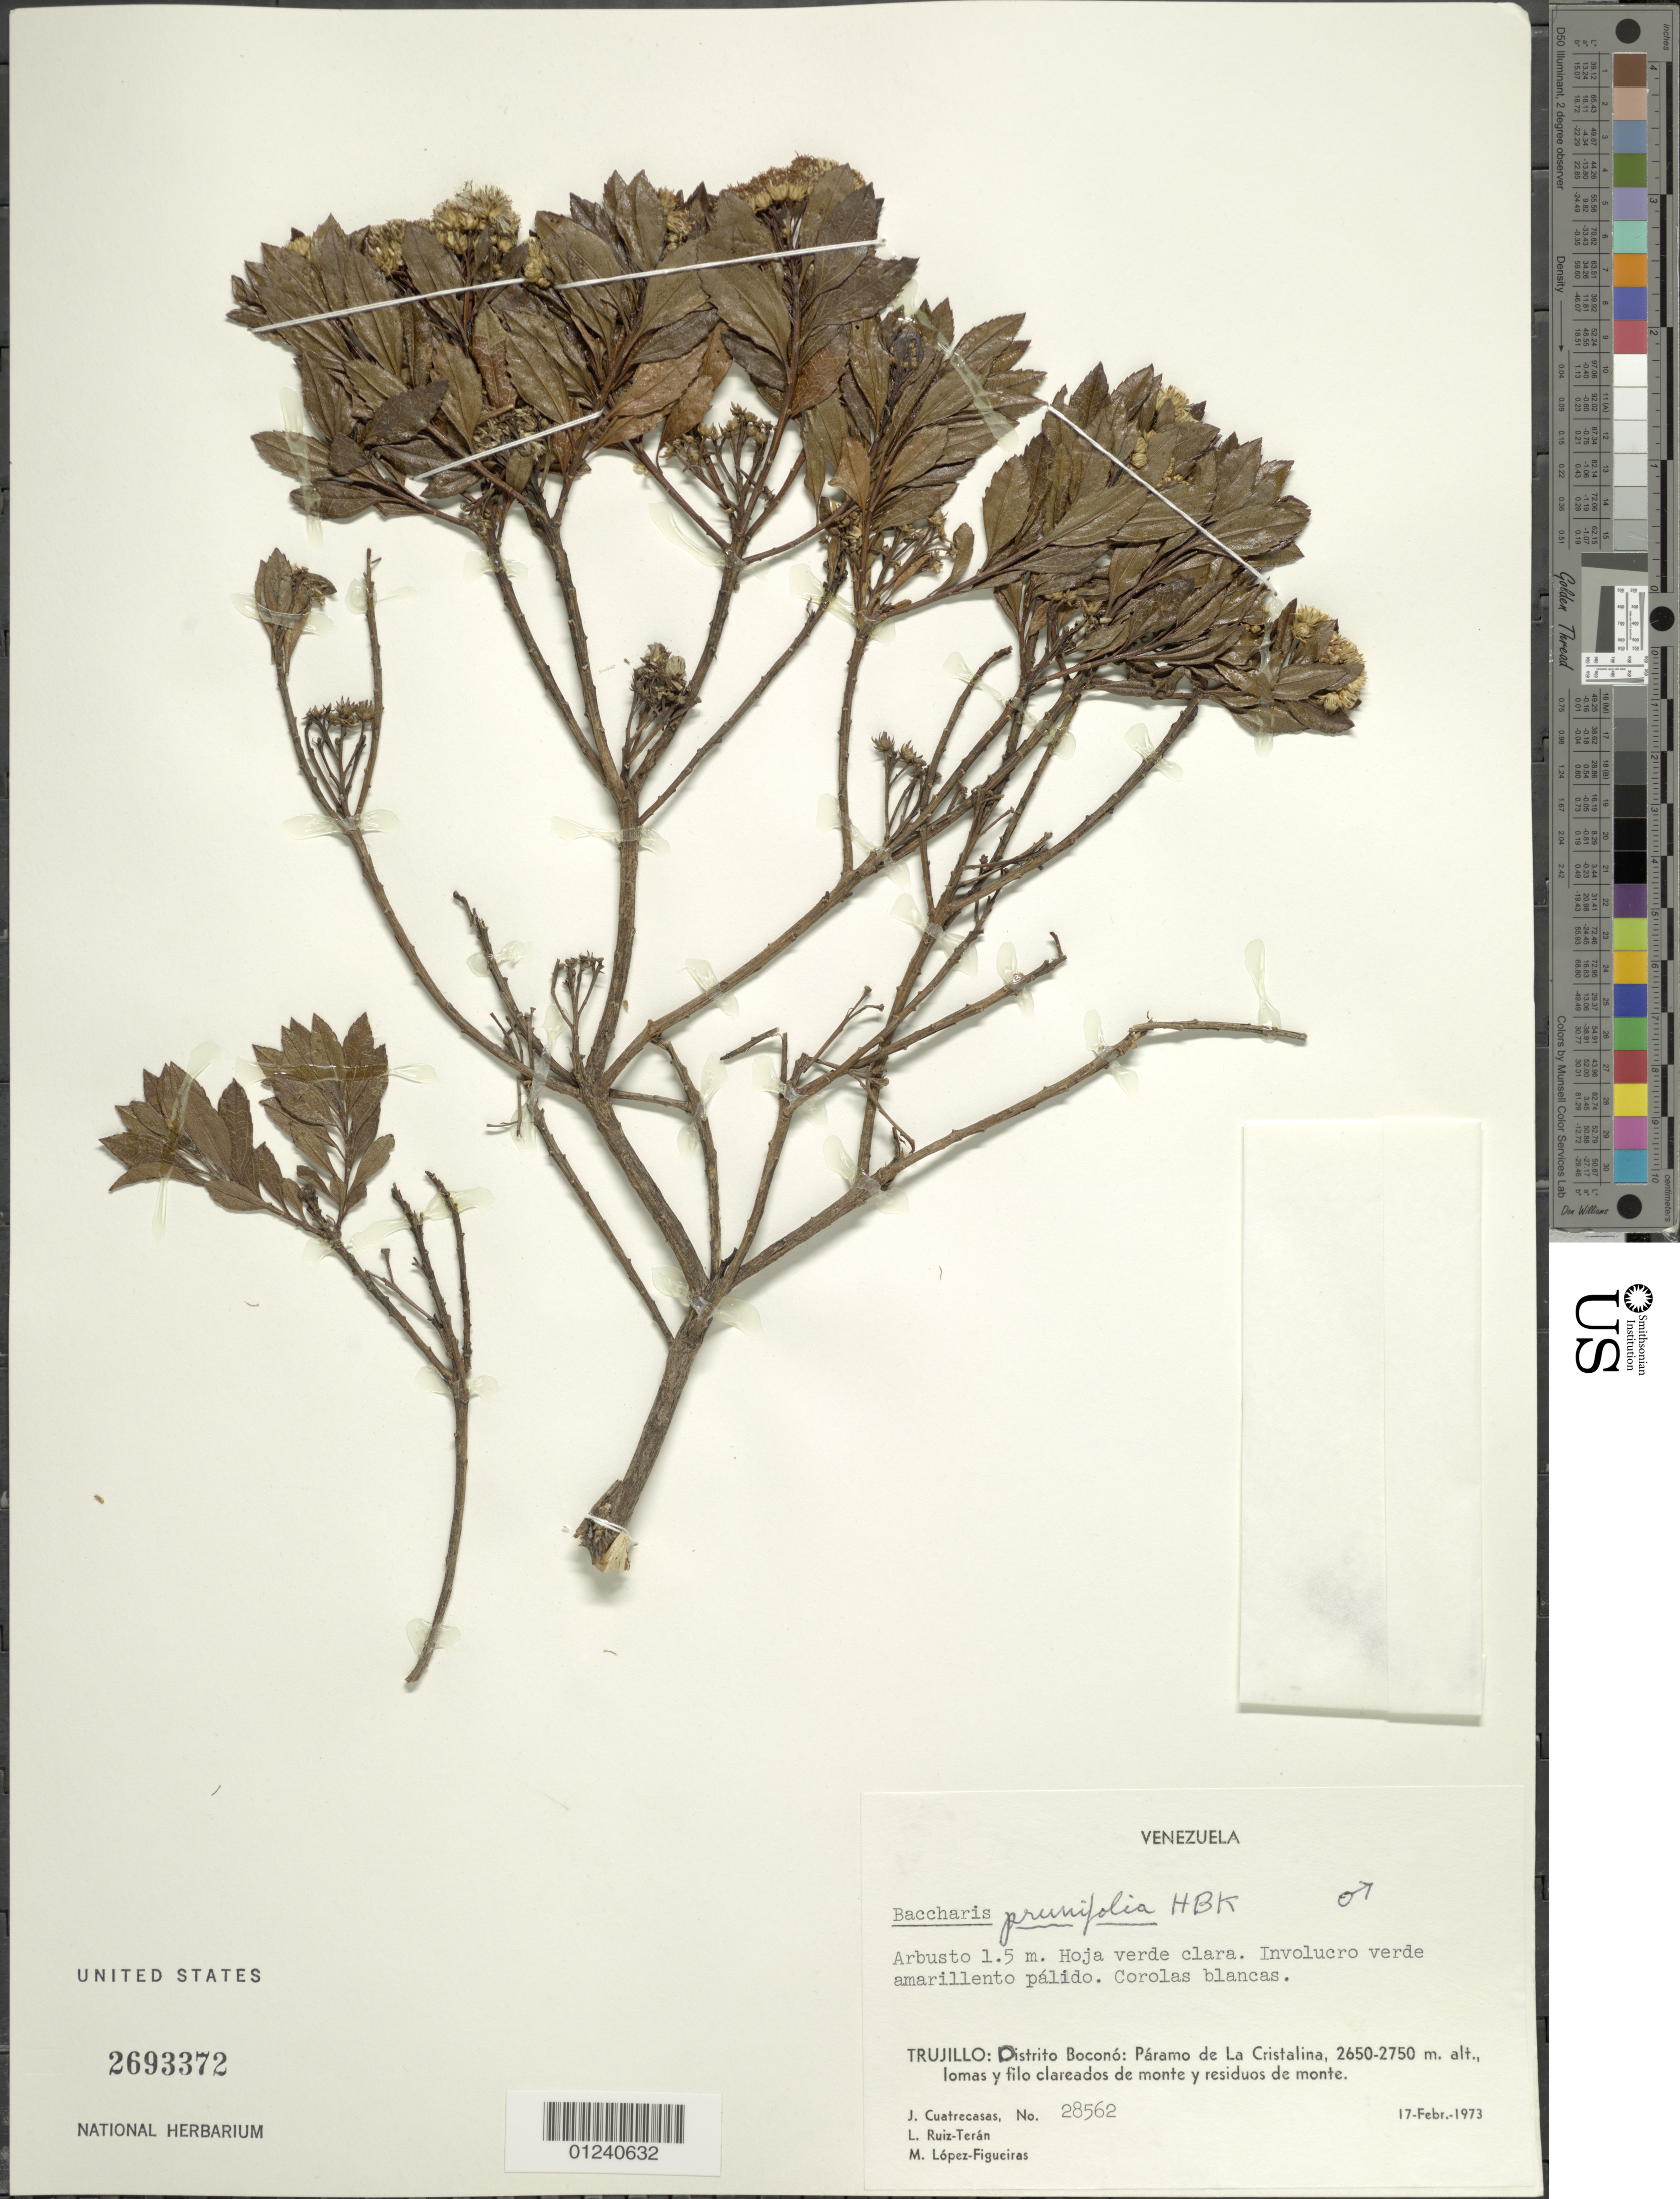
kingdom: Plantae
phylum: Tracheophyta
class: Magnoliopsida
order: Asterales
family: Asteraceae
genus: Baccharis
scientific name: Baccharis prunifolia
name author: Kunth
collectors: J. Cuatrecasas, L. E. Ruíz-Terán & M. López Figueiras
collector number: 28562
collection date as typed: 17 Feb 1973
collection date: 1973-02-17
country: Venezuela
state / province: Trujillo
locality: Páramo de La Cristalina; lomas y filo clareados de monte y residuos de monte.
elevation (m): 2650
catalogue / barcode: US 2693372